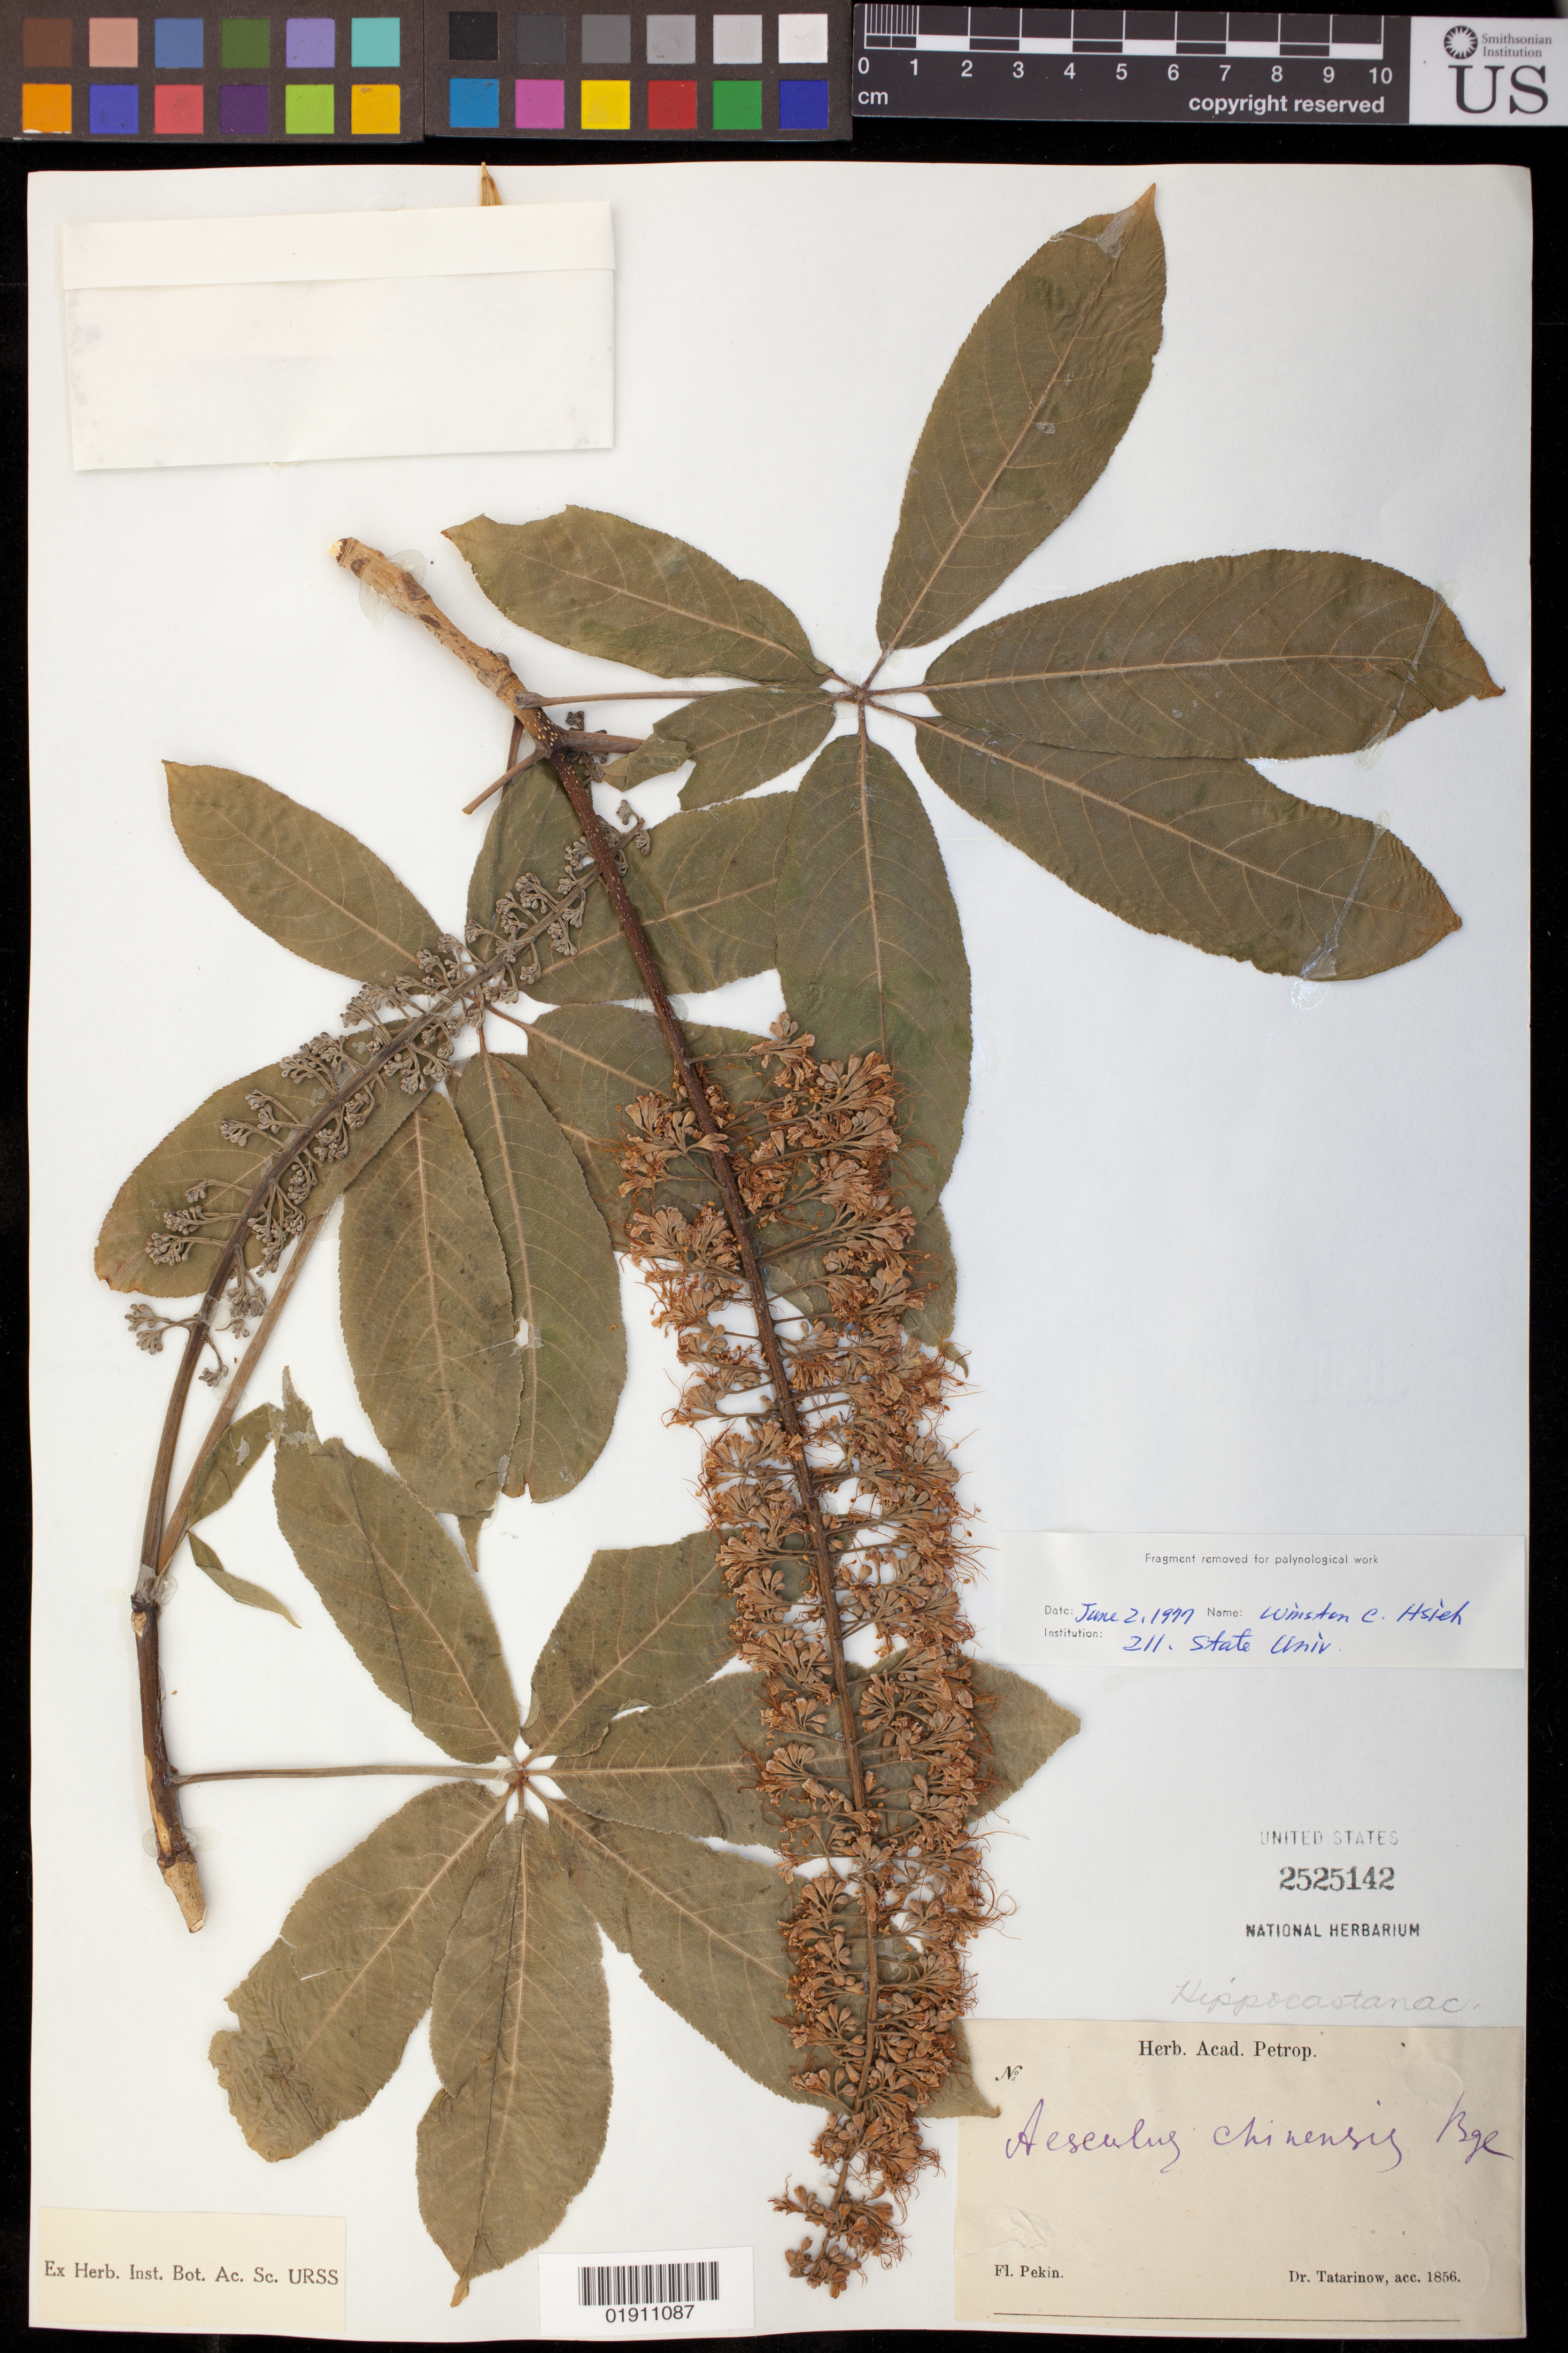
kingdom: Plantae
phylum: Tracheophyta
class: Magnoliopsida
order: Sapindales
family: Sapindaceae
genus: Aesculus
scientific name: Aesculus chinensis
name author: Bunge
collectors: -. Tatarinow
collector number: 1856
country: China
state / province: Beijing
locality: Pekin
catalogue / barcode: US 2525142